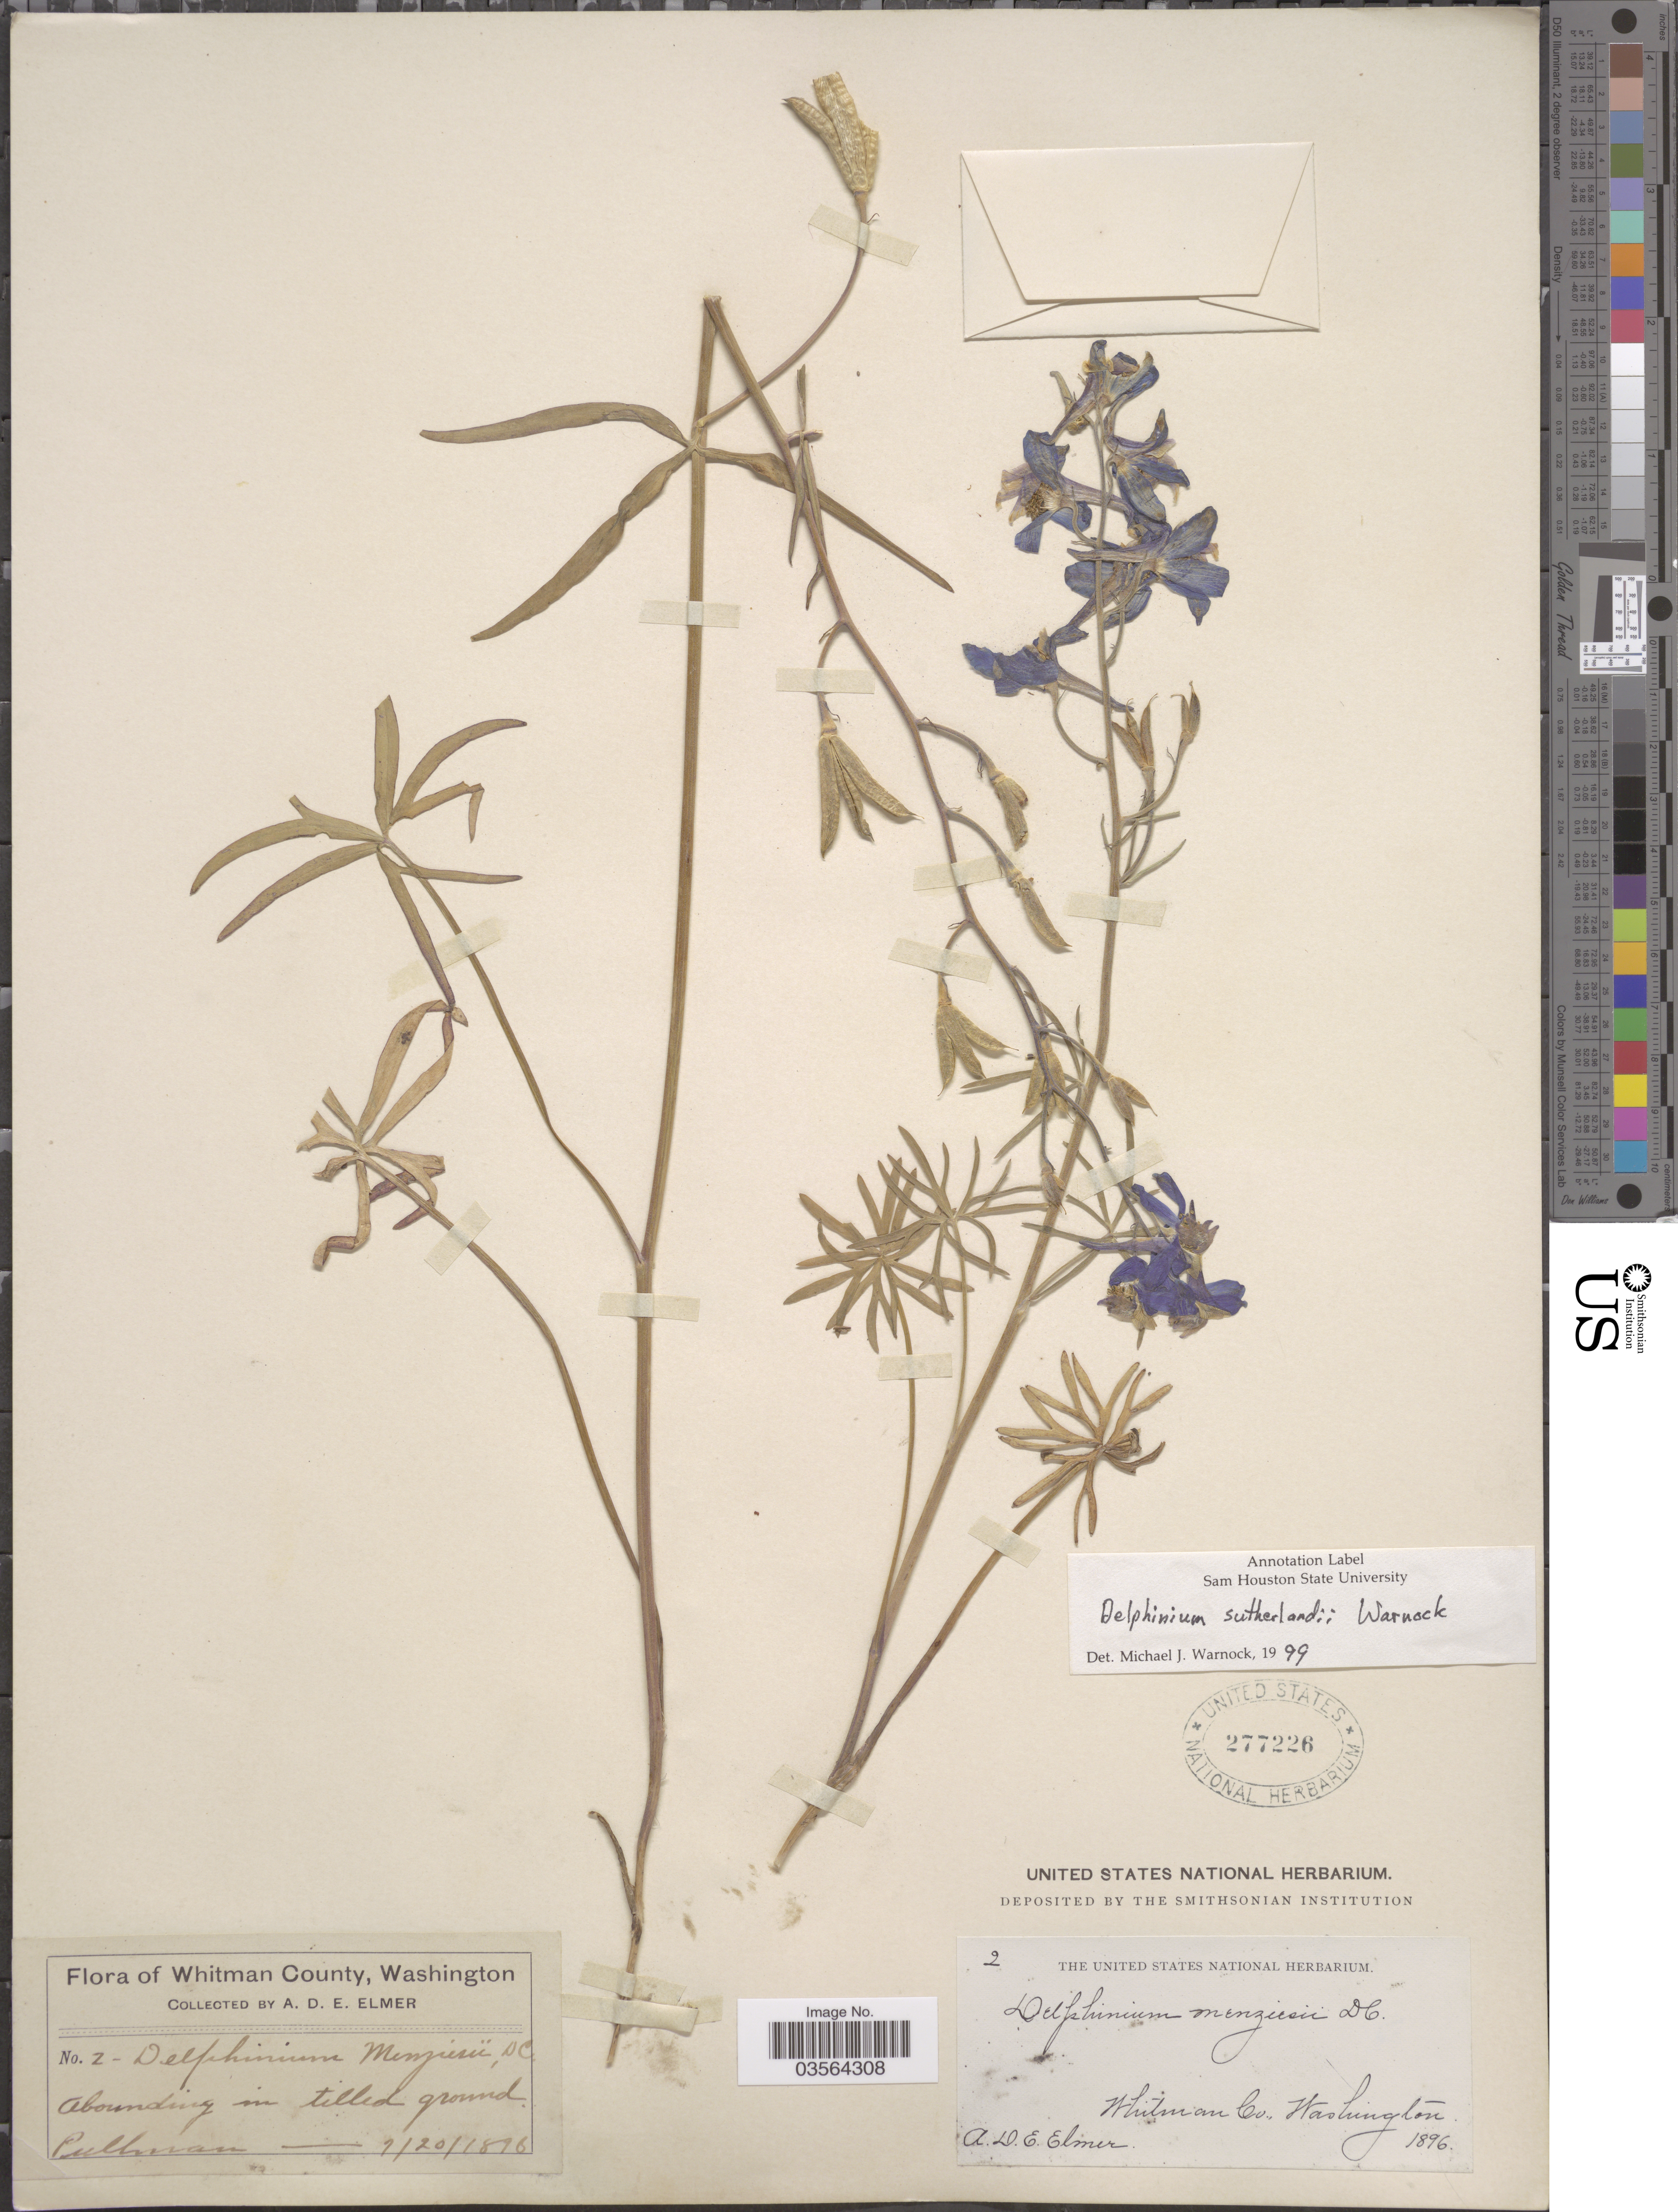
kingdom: Plantae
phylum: Tracheophyta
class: Magnoliopsida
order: Ranunculales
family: Ranunculaceae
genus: Delphinium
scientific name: Delphinium sutherlandii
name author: M.J. Warnock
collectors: A. D. E. Elmer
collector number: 2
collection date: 1896-07-20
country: United States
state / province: Washington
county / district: Whitman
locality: Whitman County. Pullman.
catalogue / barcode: US 277226